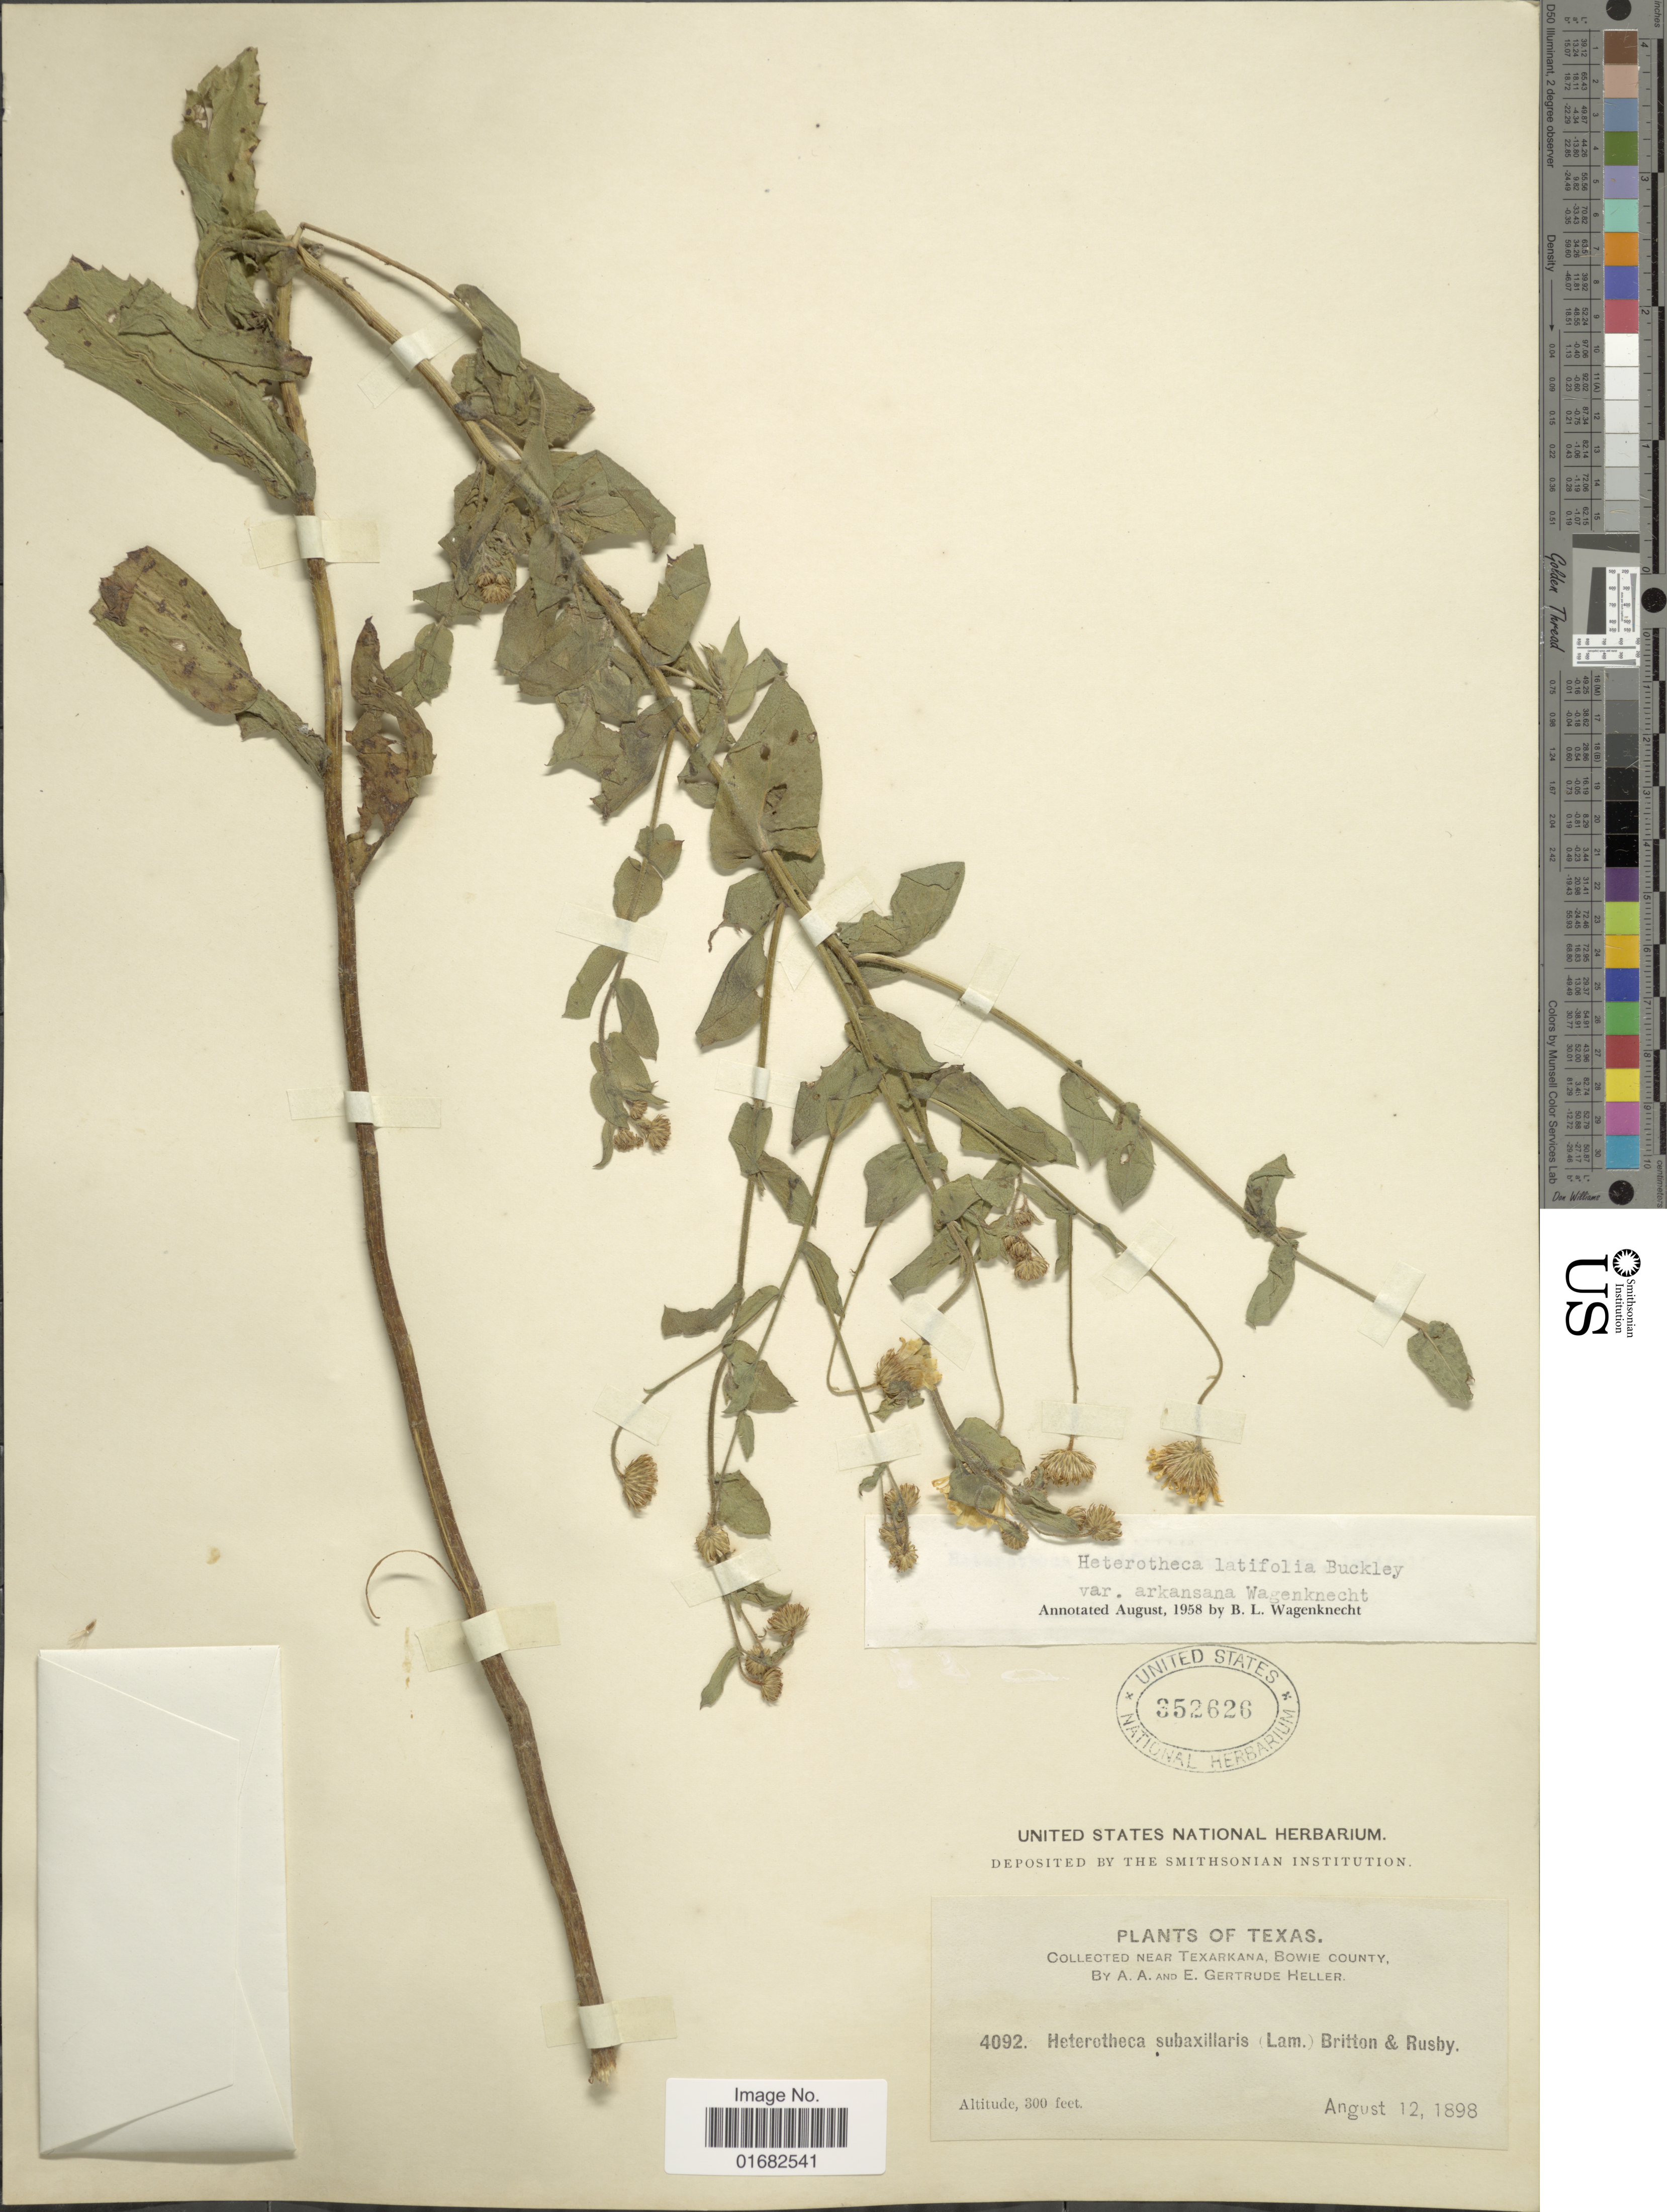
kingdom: Plantae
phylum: Tracheophyta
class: Magnoliopsida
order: Asterales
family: Asteraceae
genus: Heterotheca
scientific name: Heterotheca latifolia var. arkansana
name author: B. Wagenkn.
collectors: A. A. Heller & E. G. Heller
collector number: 4092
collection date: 1898-08-12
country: United States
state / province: Texas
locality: Near Texarkana, Bowie County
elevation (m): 91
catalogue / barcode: US 352626